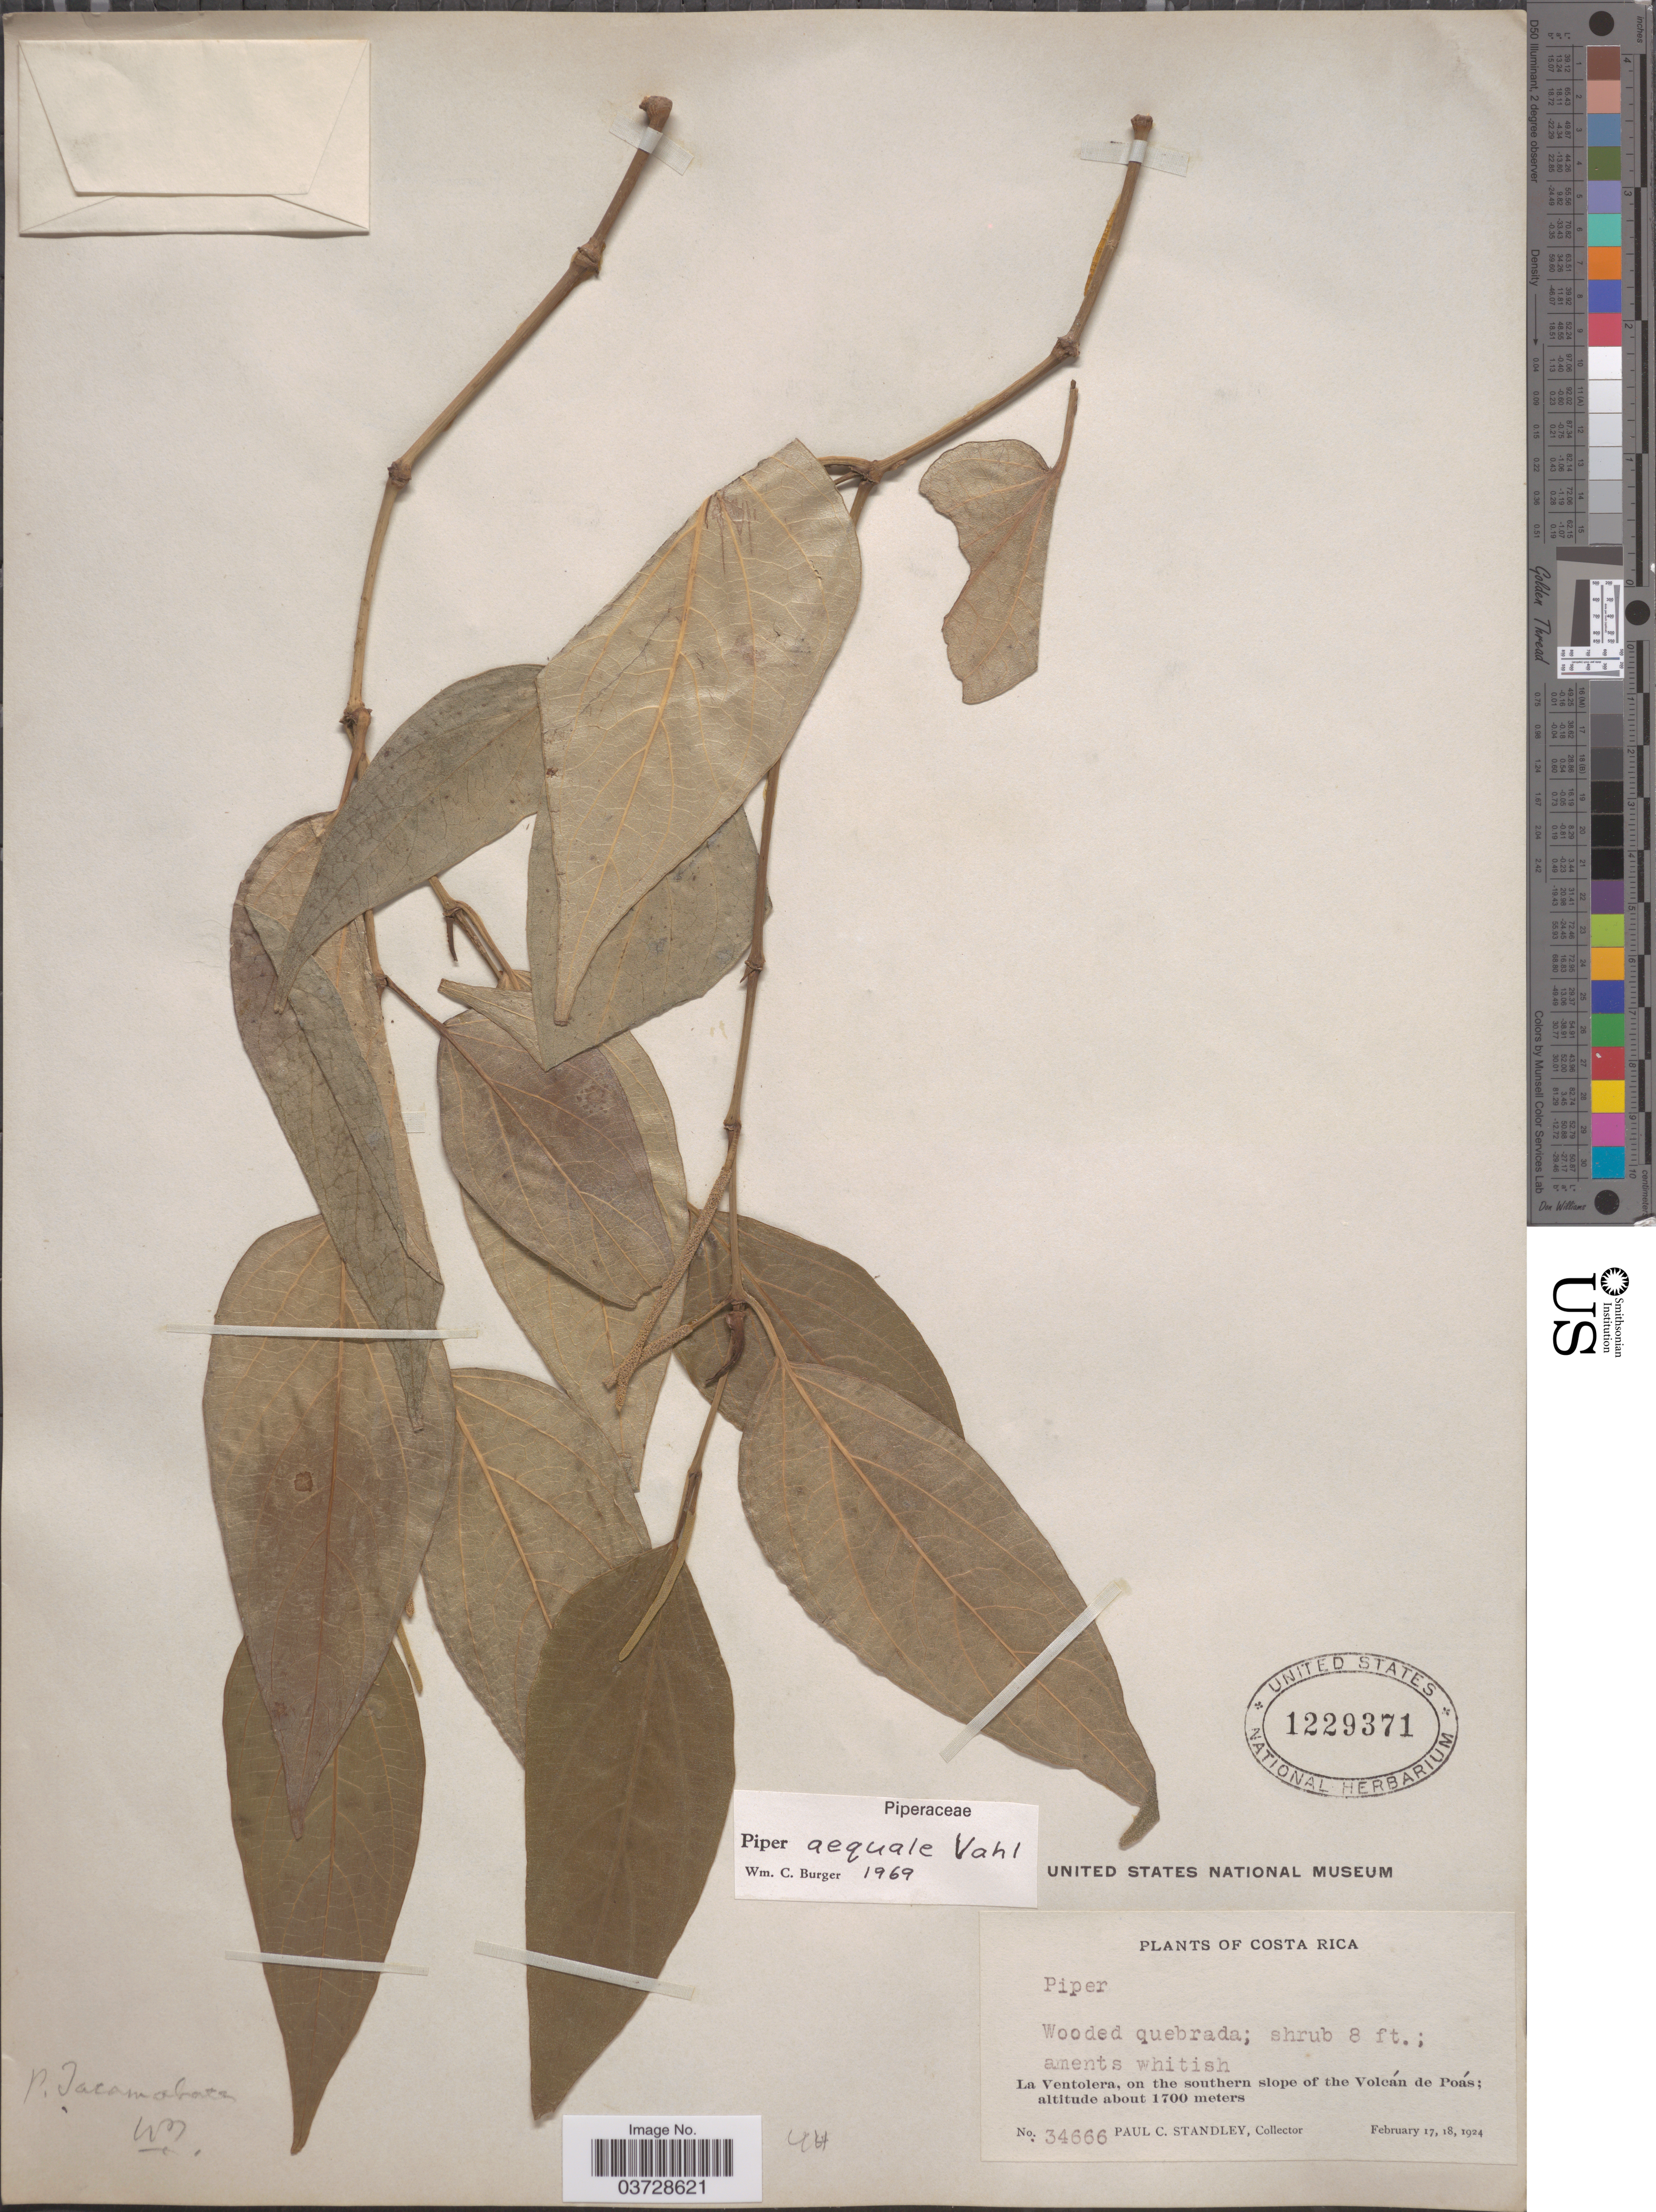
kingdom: Plantae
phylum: Tracheophyta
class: Magnoliopsida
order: Piperales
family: Piperaceae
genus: Piper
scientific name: Piper aequale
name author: Vahl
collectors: P. C. Standley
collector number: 34666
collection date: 1924-02-17/1924-02-18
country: Costa Rica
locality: La Ventolera, on the southern slope of the Volcán de Poás.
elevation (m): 1700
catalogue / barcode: US 1229371